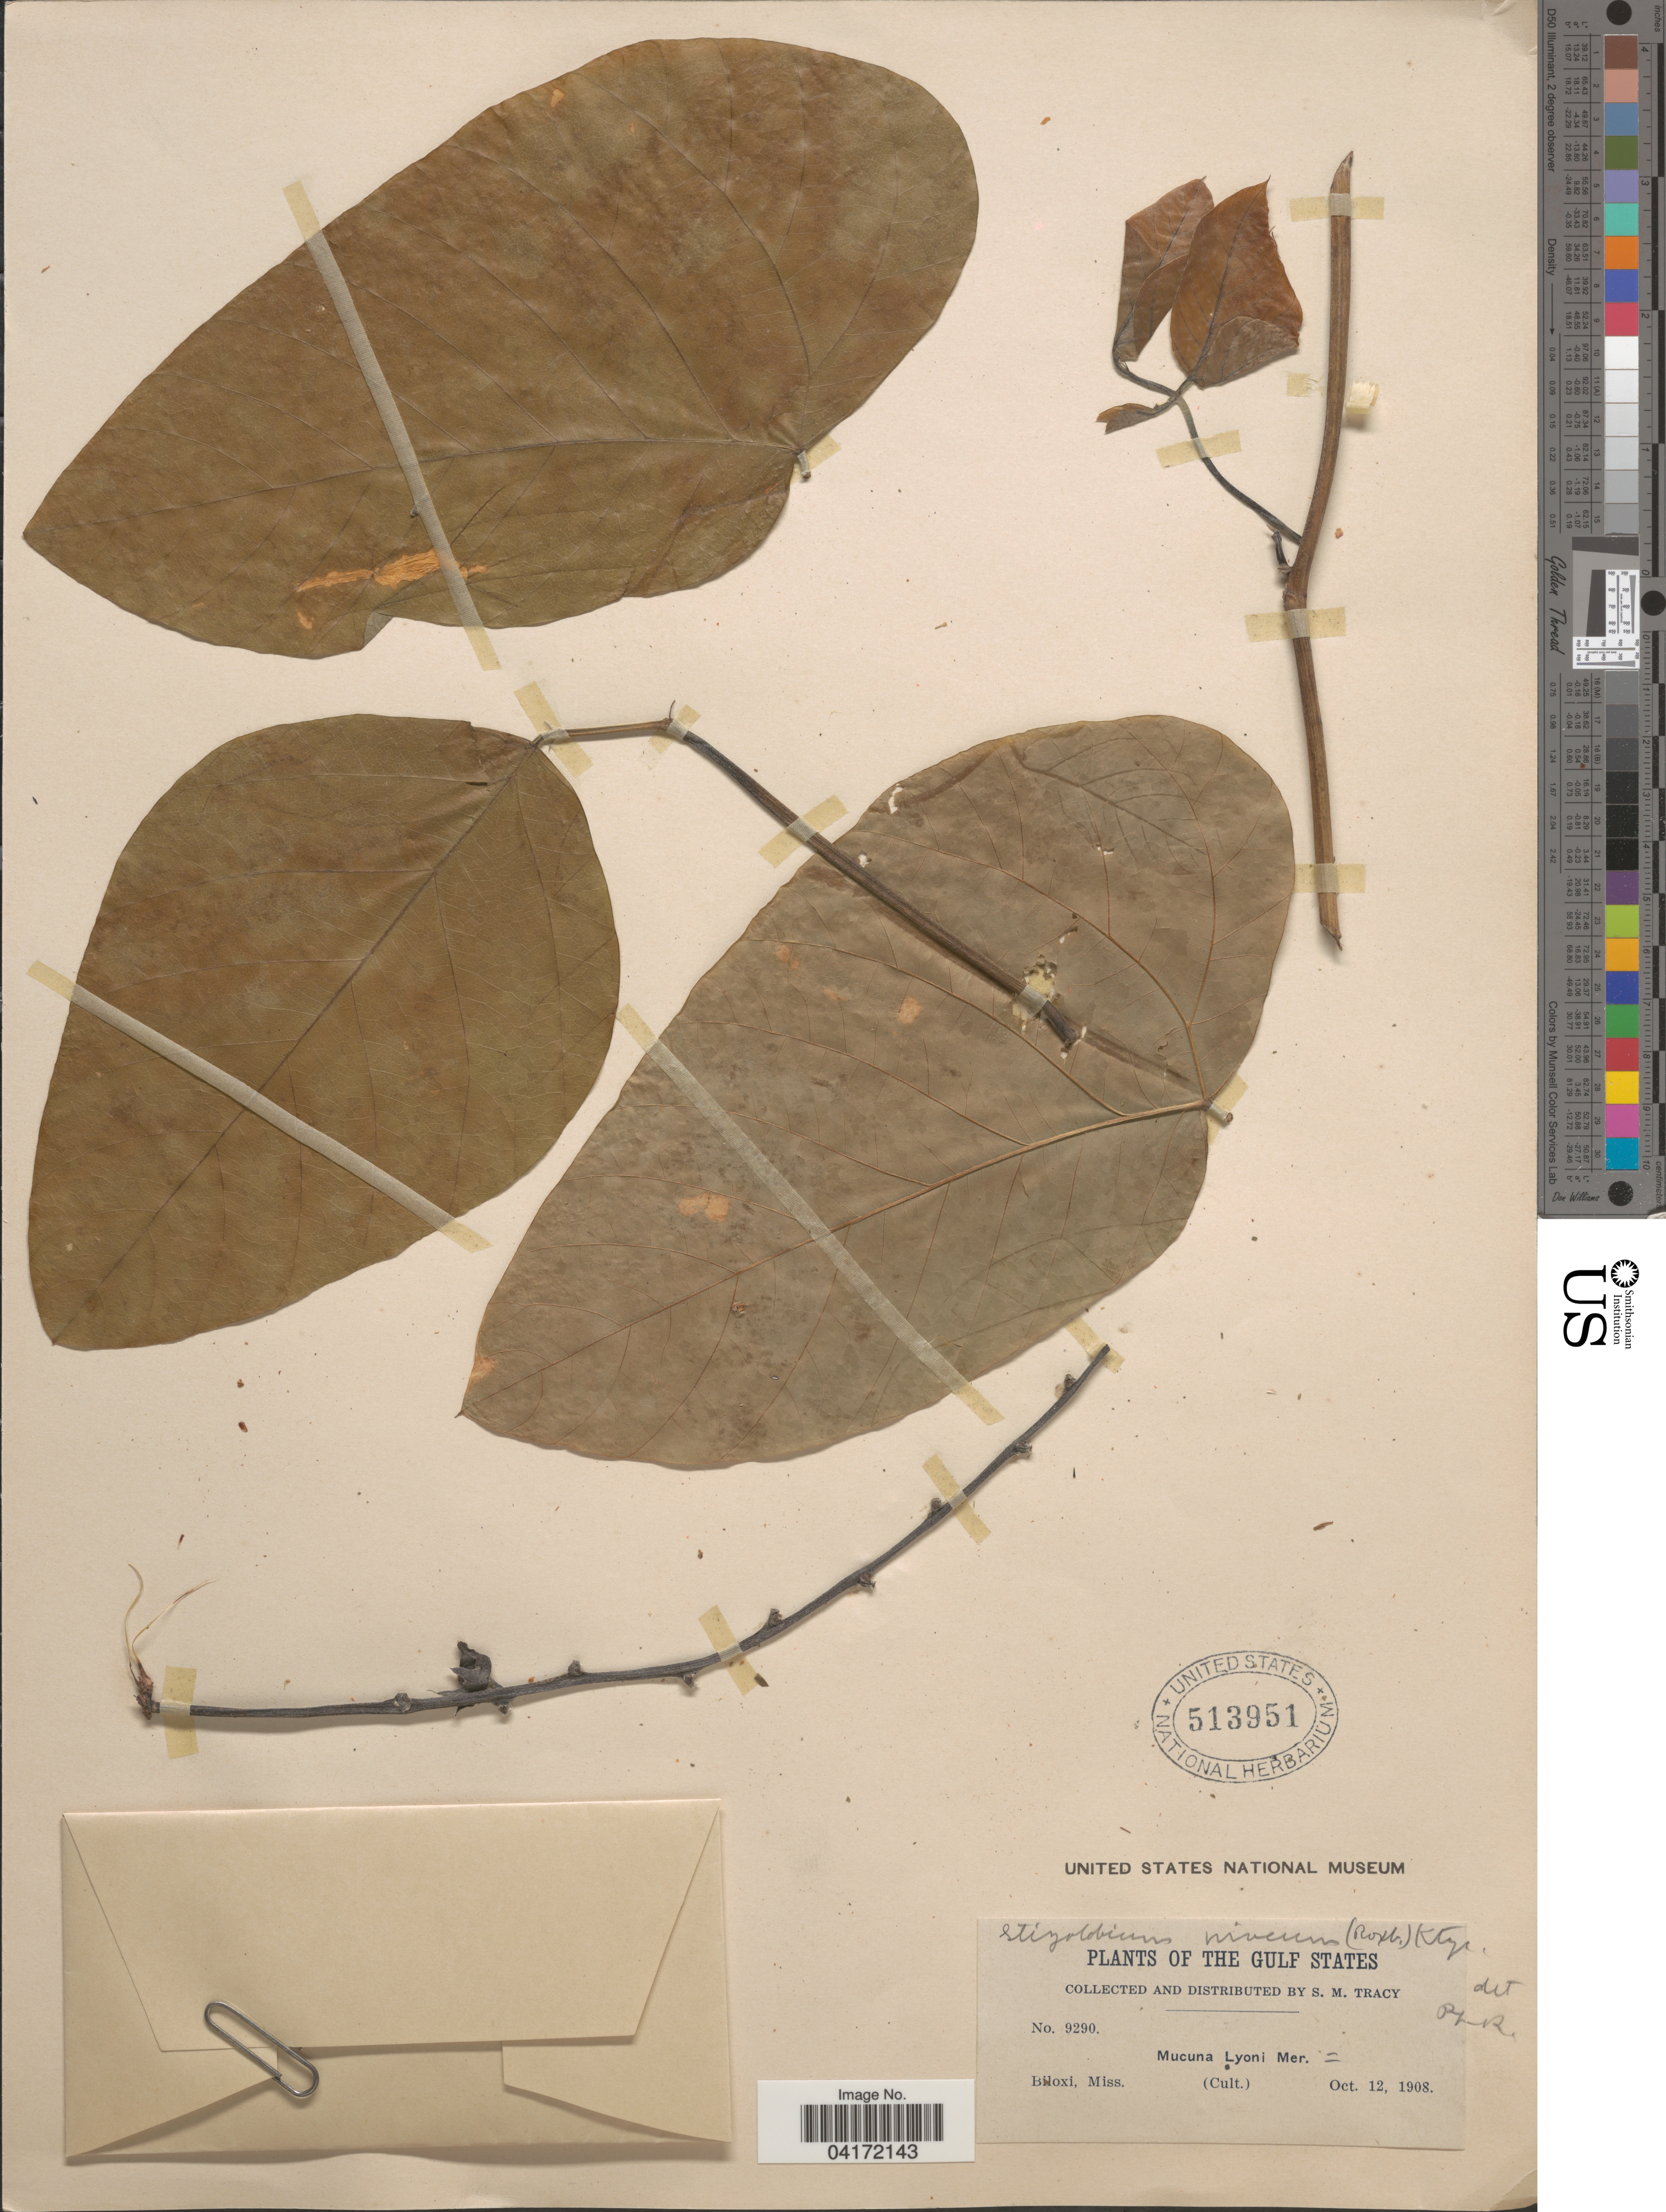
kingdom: Plantae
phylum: Tracheophyta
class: Magnoliopsida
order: Fabales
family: Fabaceae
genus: Mucuna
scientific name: Mucuna pruriens var. utilis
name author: (Wall. ex Wight) Baker ex Burck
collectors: S. M. Tracy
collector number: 9290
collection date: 1908-10-12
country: United States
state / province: Mississippi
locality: The Gulf States. Biloxi. (Cult.).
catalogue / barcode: US 513951